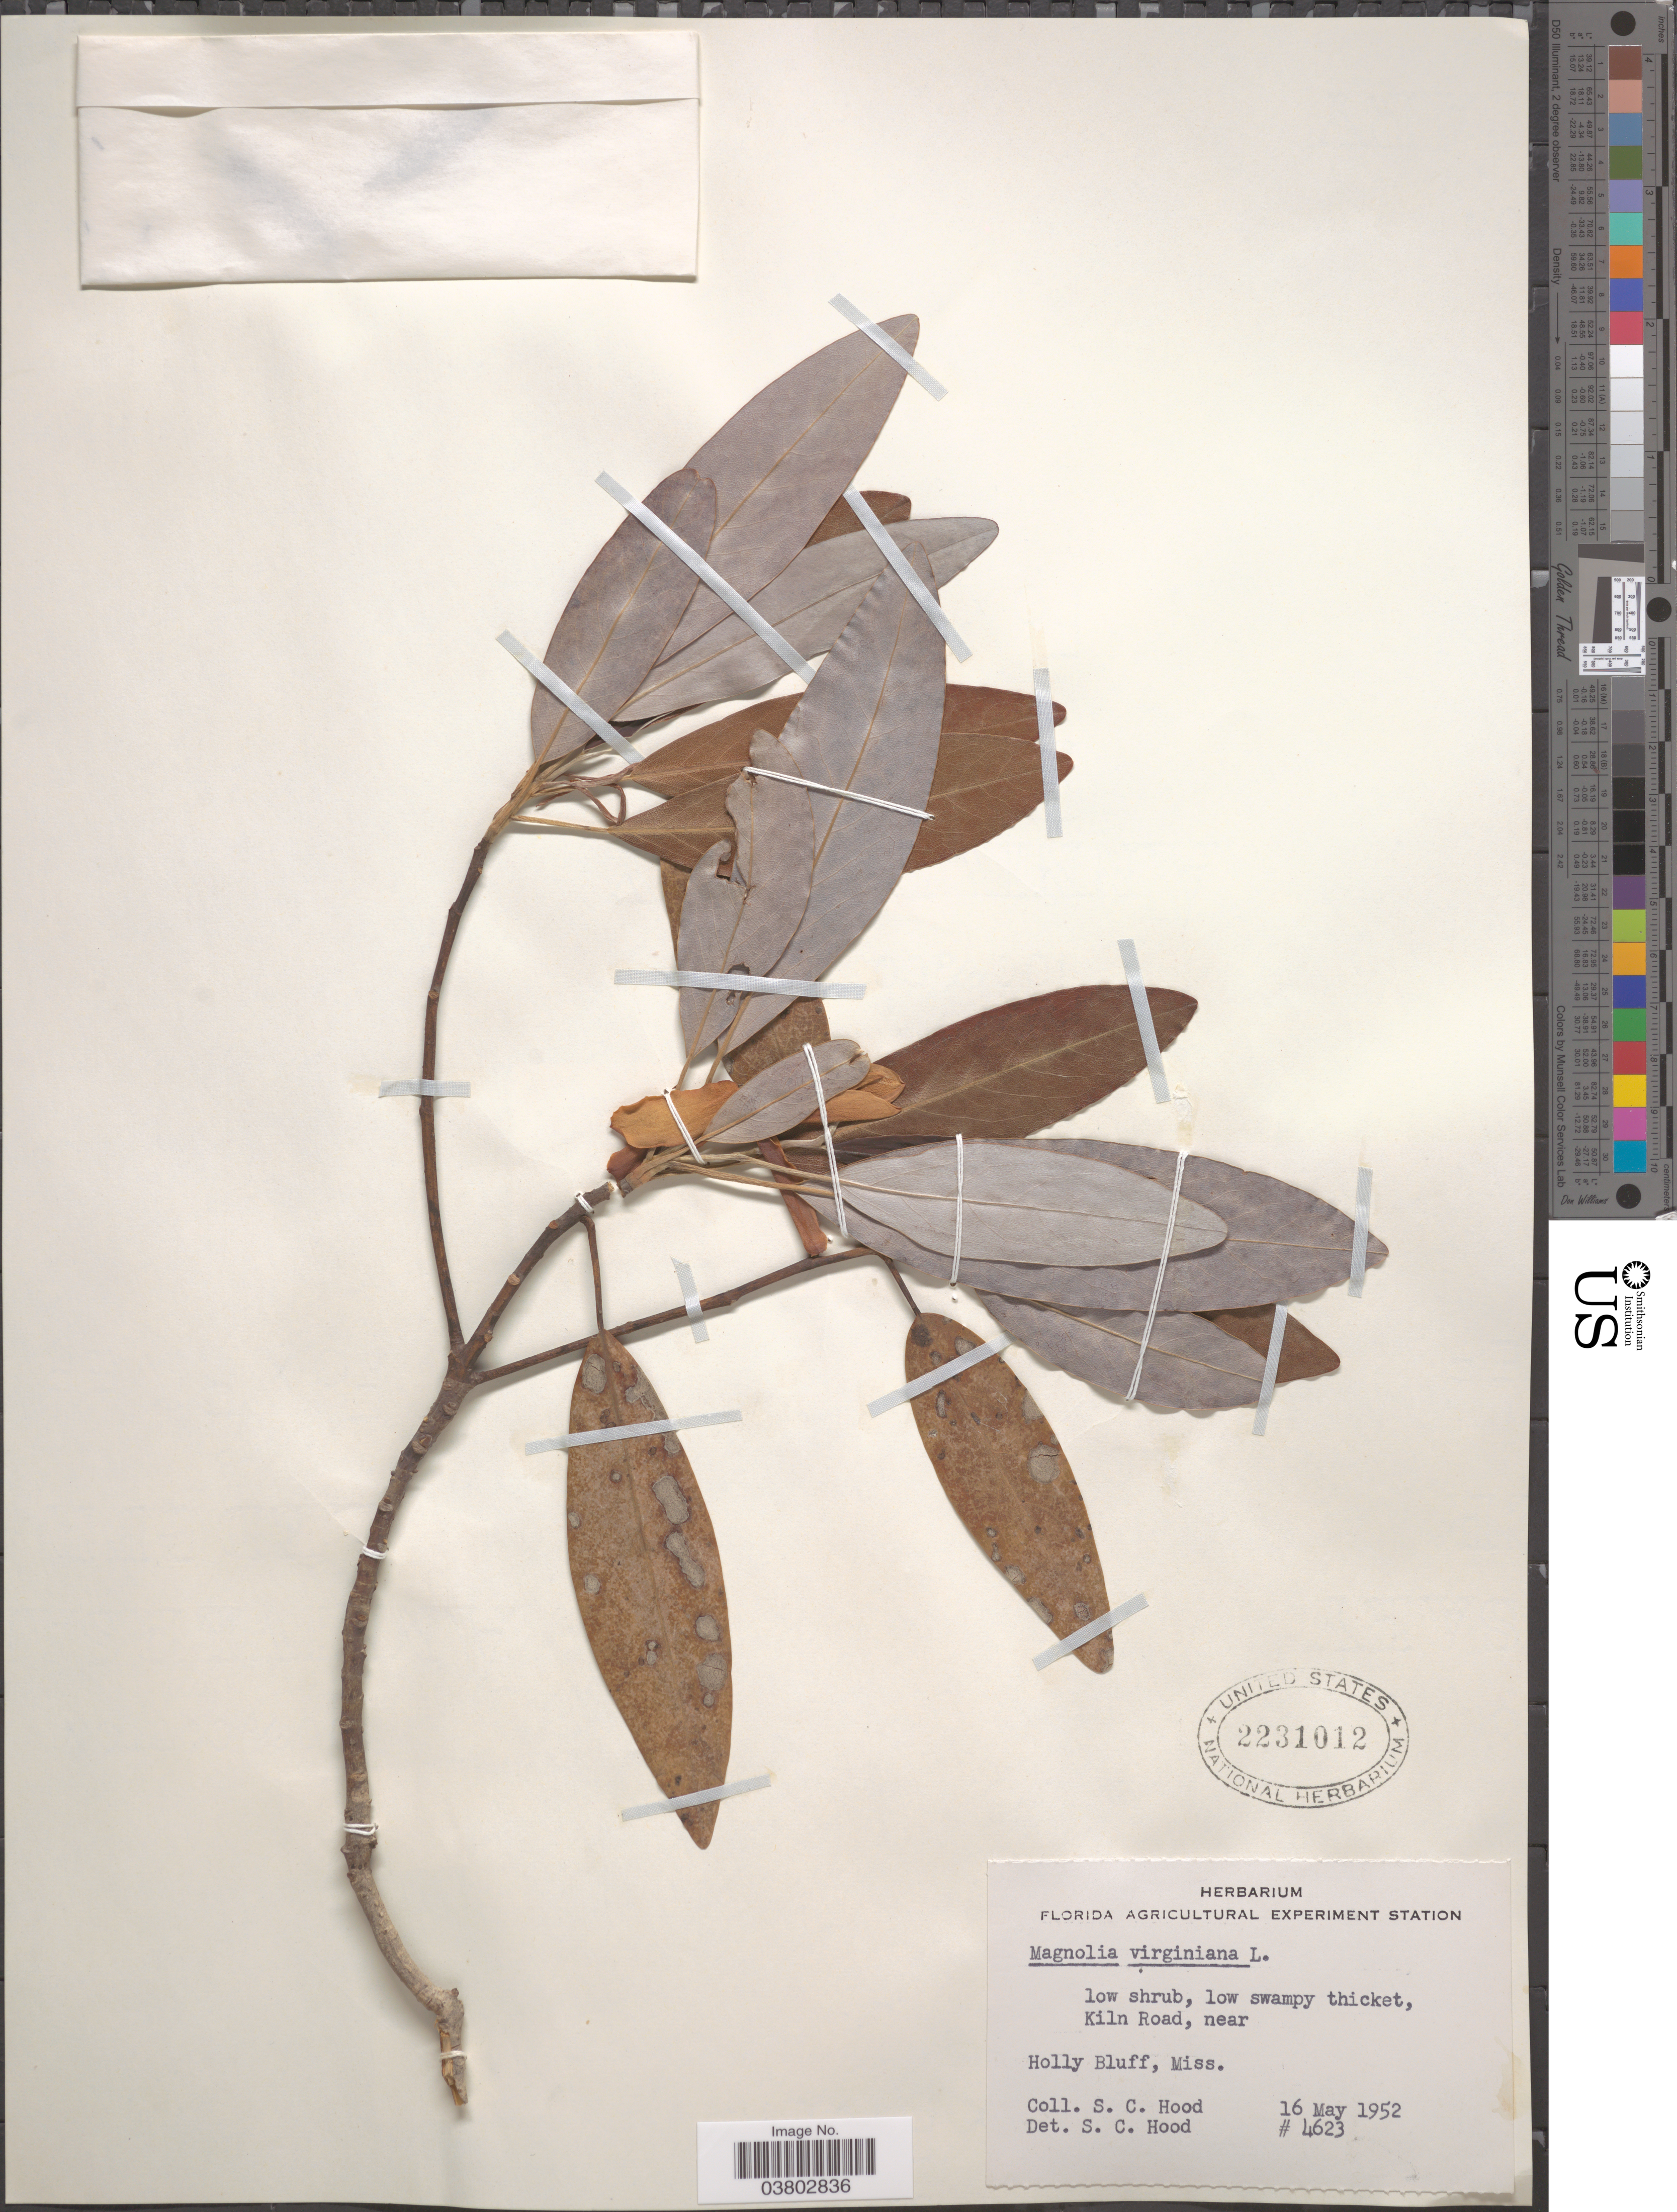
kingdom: Plantae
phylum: Tracheophyta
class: Magnoliopsida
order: Magnoliales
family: Magnoliaceae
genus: Magnolia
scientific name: Magnolia virginiana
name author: L.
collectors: S. Hood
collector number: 4623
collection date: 1952-05-16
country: United States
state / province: Mississippi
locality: Kiln Road, near Holly Bluff.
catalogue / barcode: US 2231012